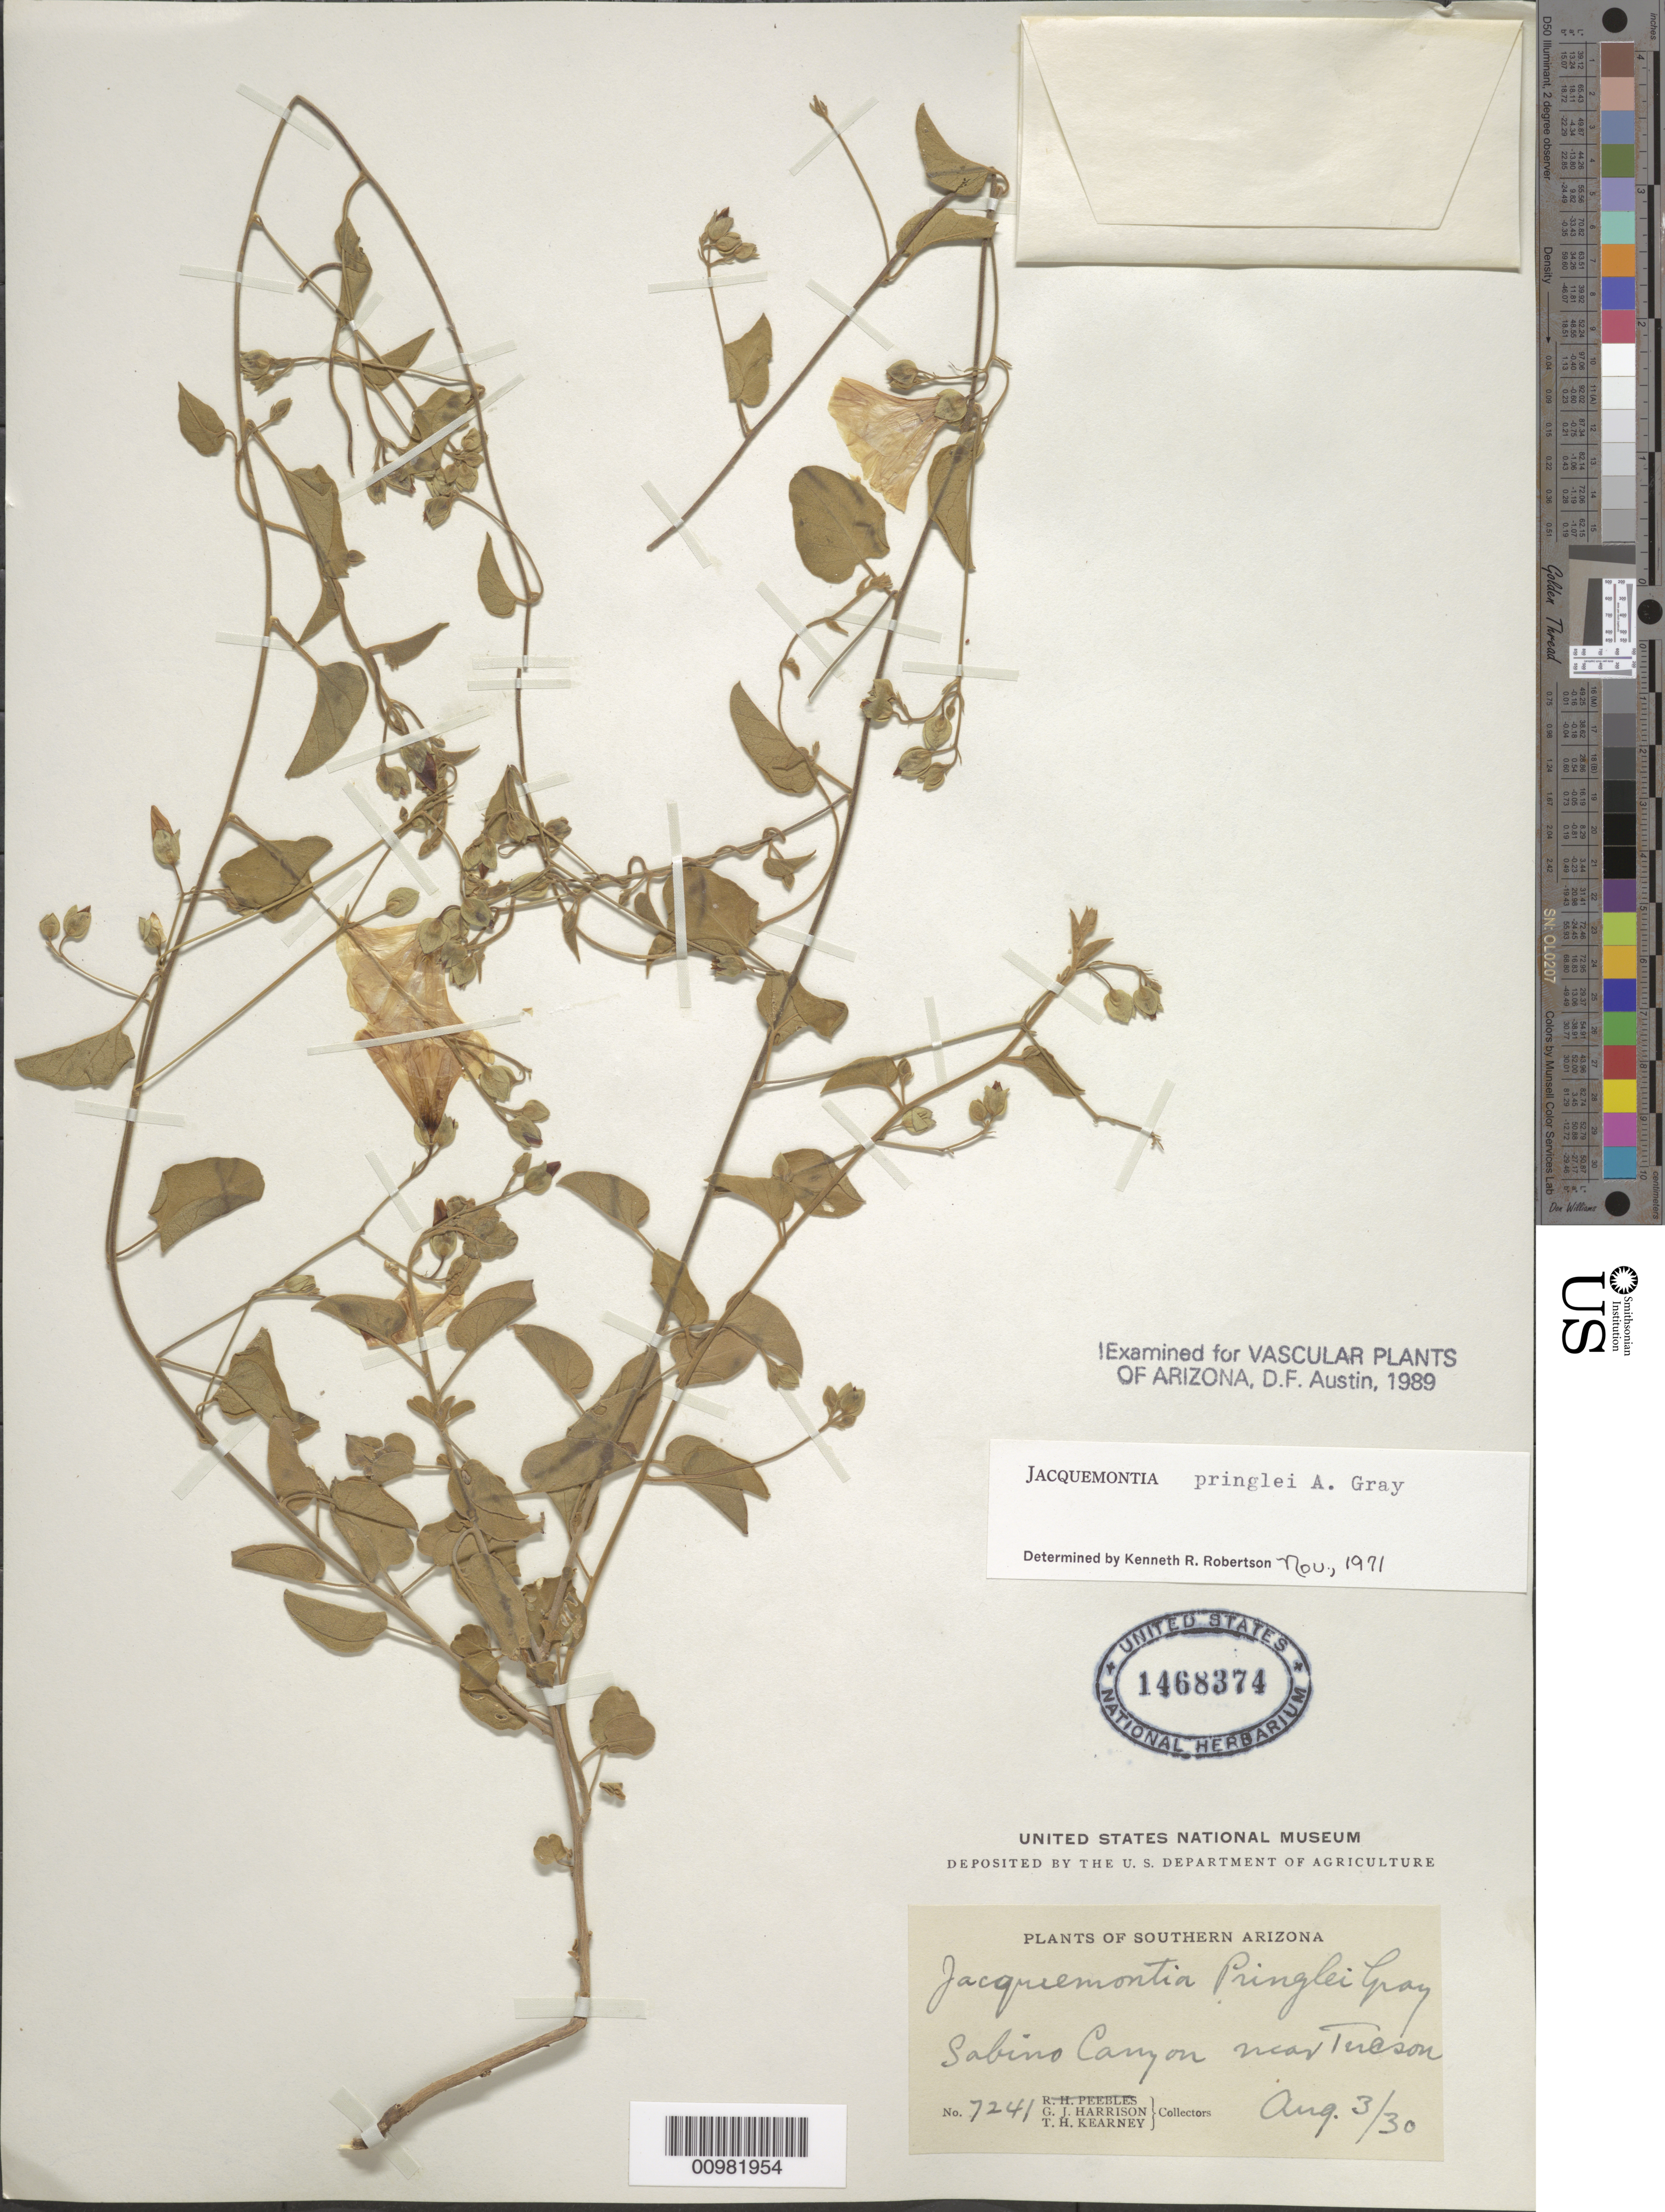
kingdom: Plantae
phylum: Tracheophyta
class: Magnoliopsida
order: Solanales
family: Convolvulaceae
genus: Jacquemontia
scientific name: Jacquemontia pringlei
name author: A. Gray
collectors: G. J. Harrison & T. H. Kearney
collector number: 7241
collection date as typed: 03 Aug 1903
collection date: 1903-08-03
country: United States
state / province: Arizona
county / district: Pima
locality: Sabino Canyon, near Tucson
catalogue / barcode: US 1468374